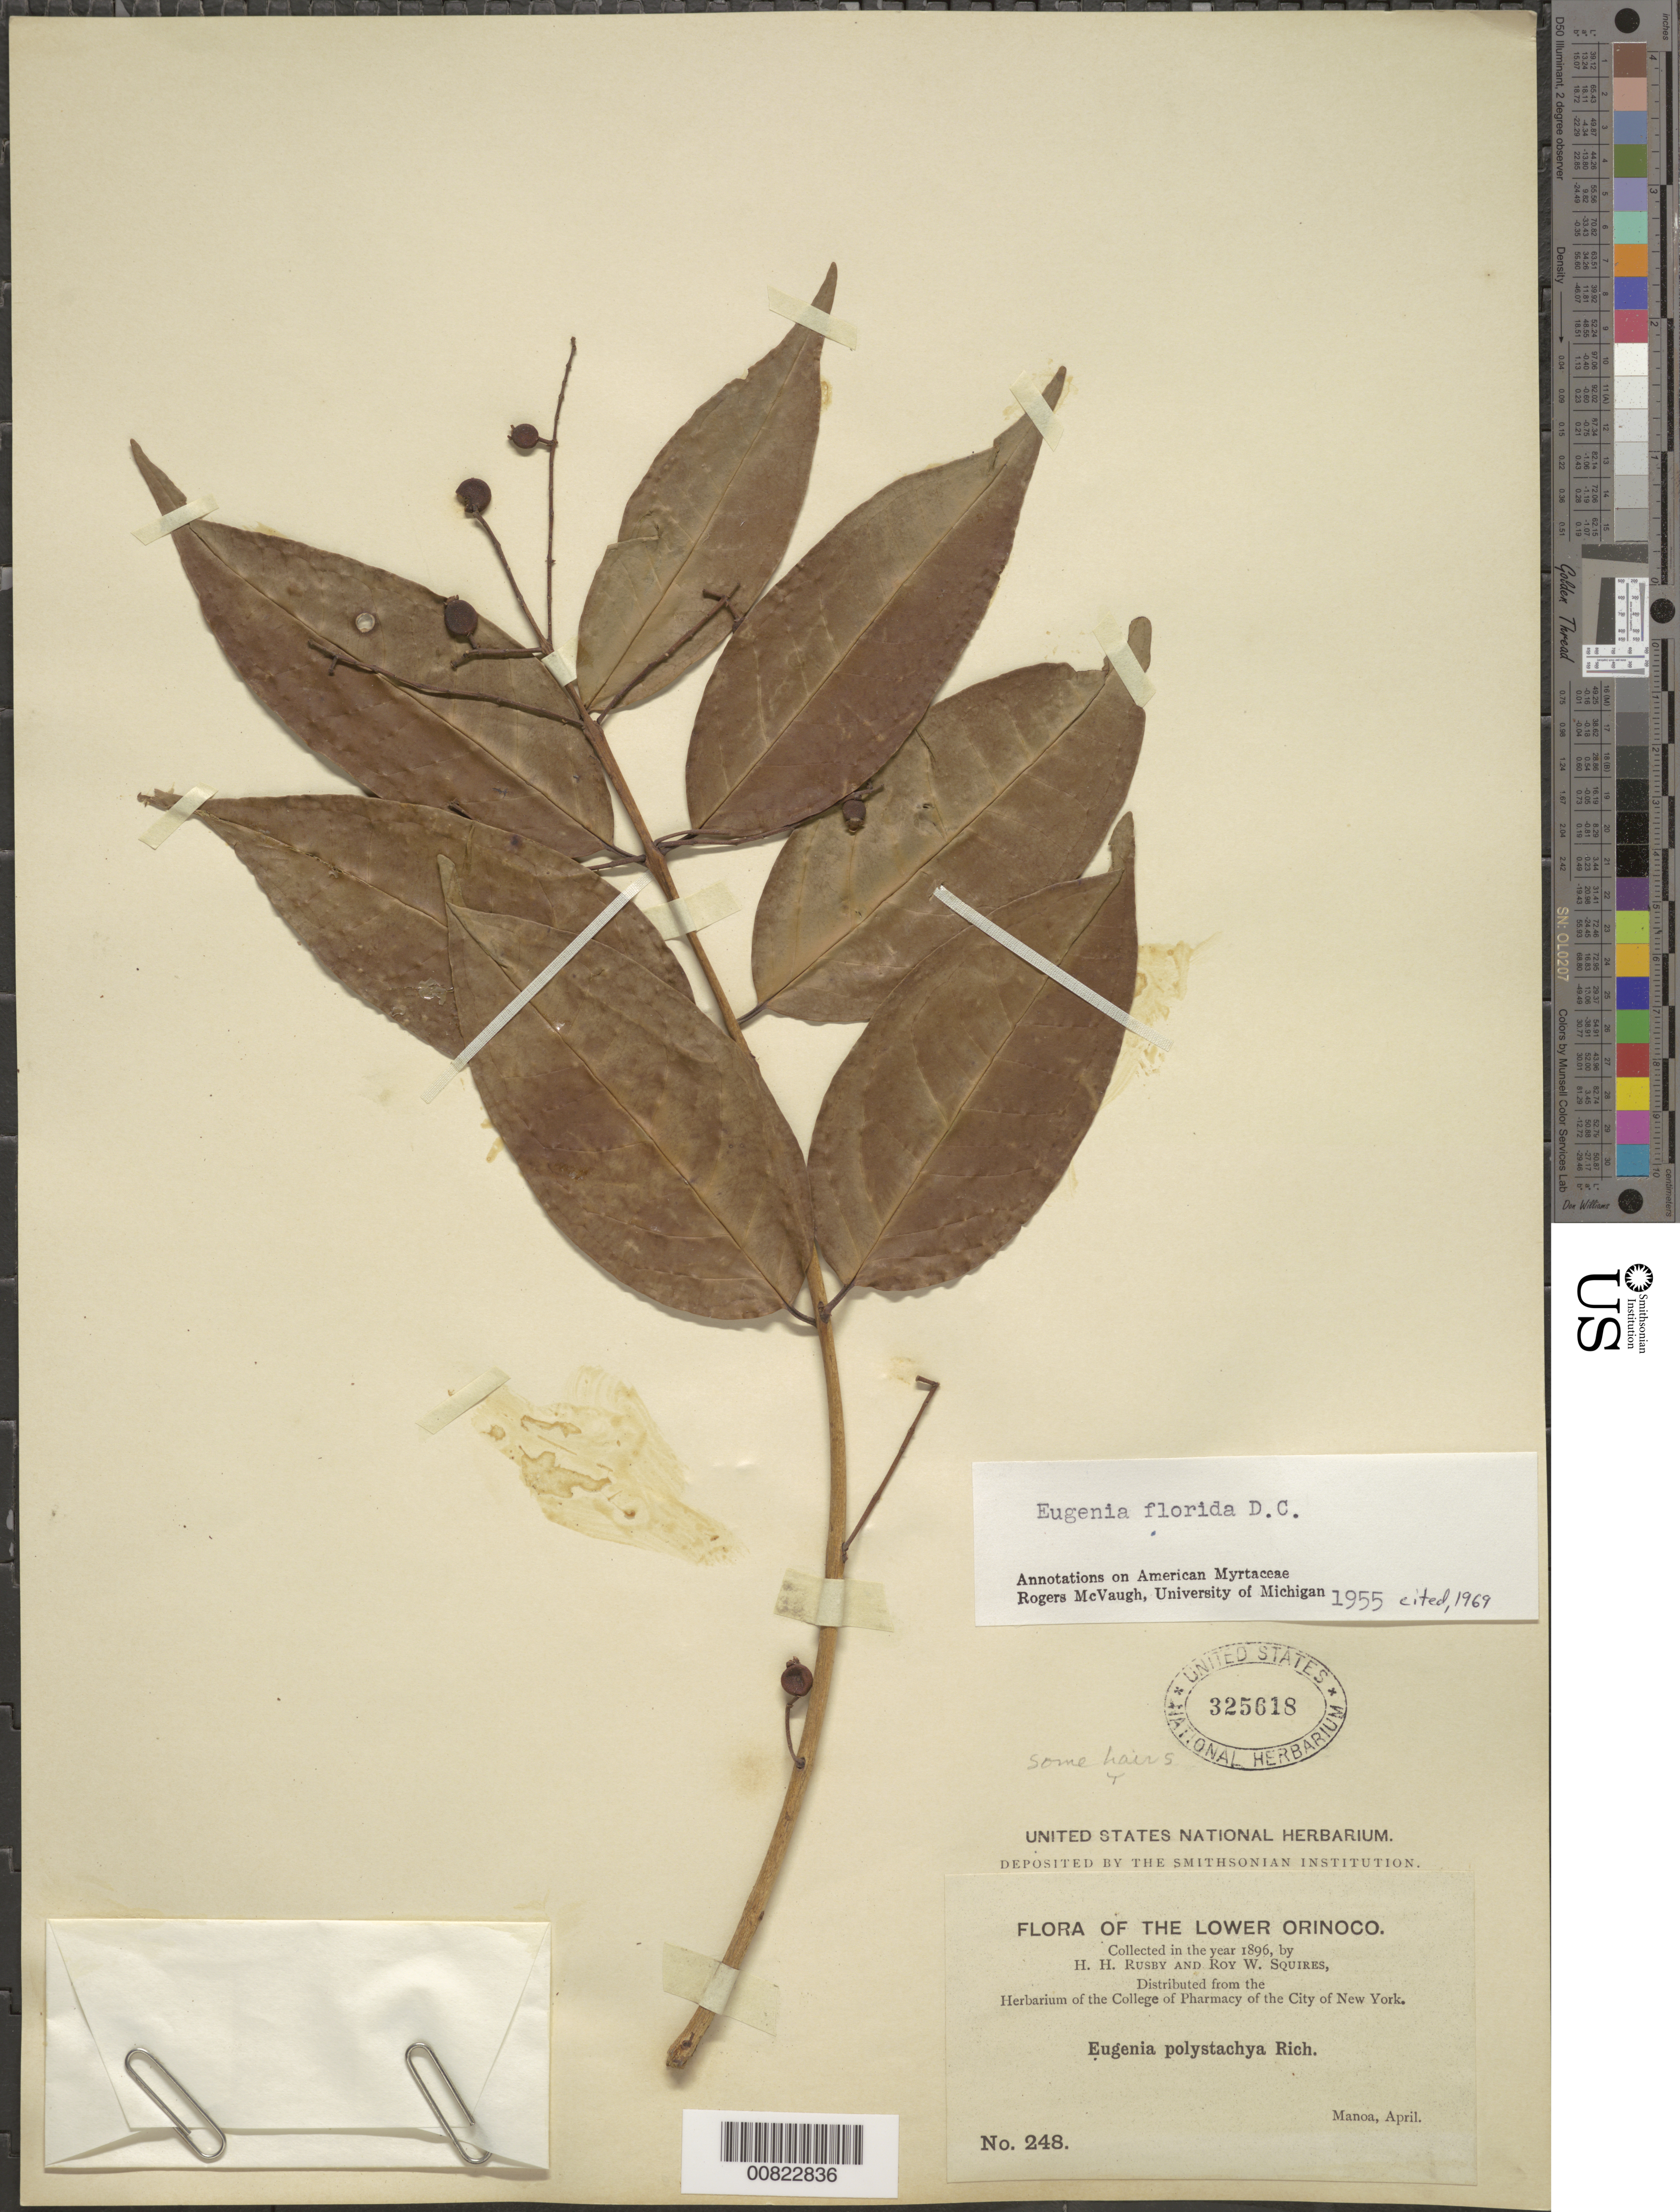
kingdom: Plantae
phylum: Tracheophyta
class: Magnoliopsida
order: Myrtales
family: Myrtaceae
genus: Eugenia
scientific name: Eugenia florida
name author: DC.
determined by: McVaugh, R.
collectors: H. H. Rusby & R. Squires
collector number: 248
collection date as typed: April 1896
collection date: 1896-04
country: Venezuela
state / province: Delta Amacuro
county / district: Antonio Díaz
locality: Lower Orinoco, Manoa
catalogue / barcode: US 325618